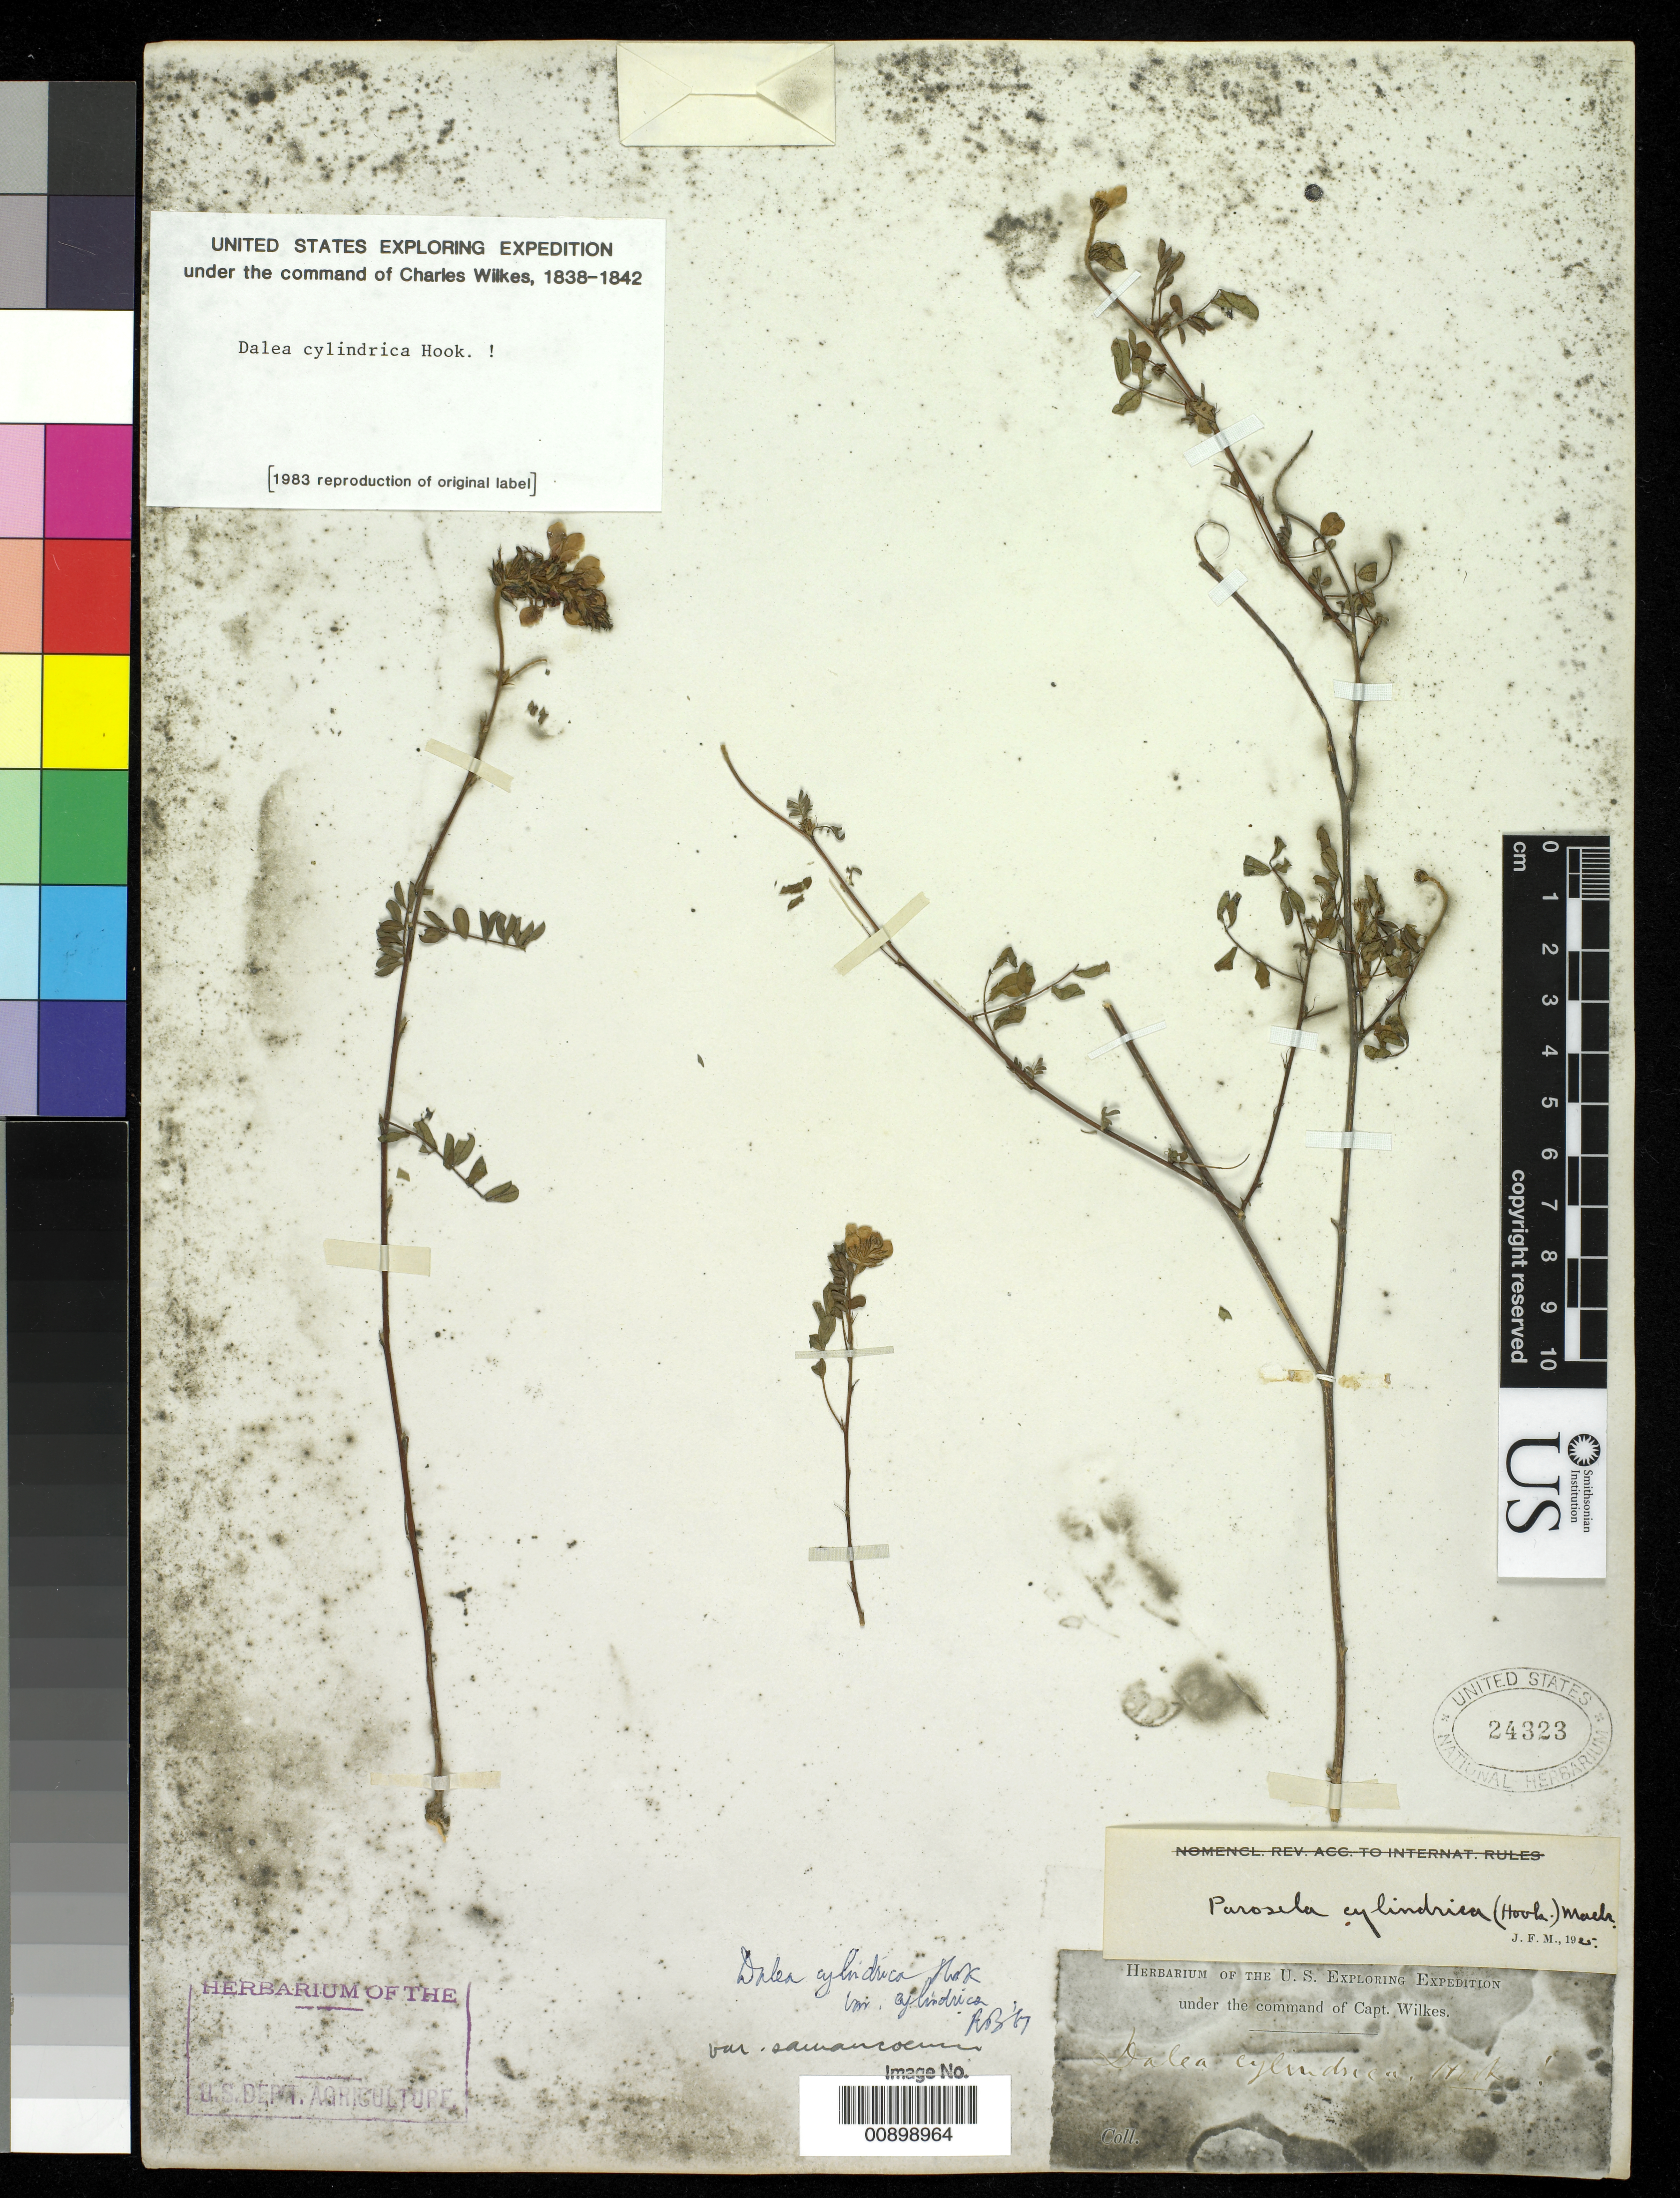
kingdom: Plantae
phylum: Tracheophyta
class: Magnoliopsida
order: Fabales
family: Fabaceae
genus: Dalea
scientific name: Dalea cylindrica var. cylindrica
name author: Hook.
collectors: Wilkes Explor. Exped.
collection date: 1838/1842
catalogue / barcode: US 24323